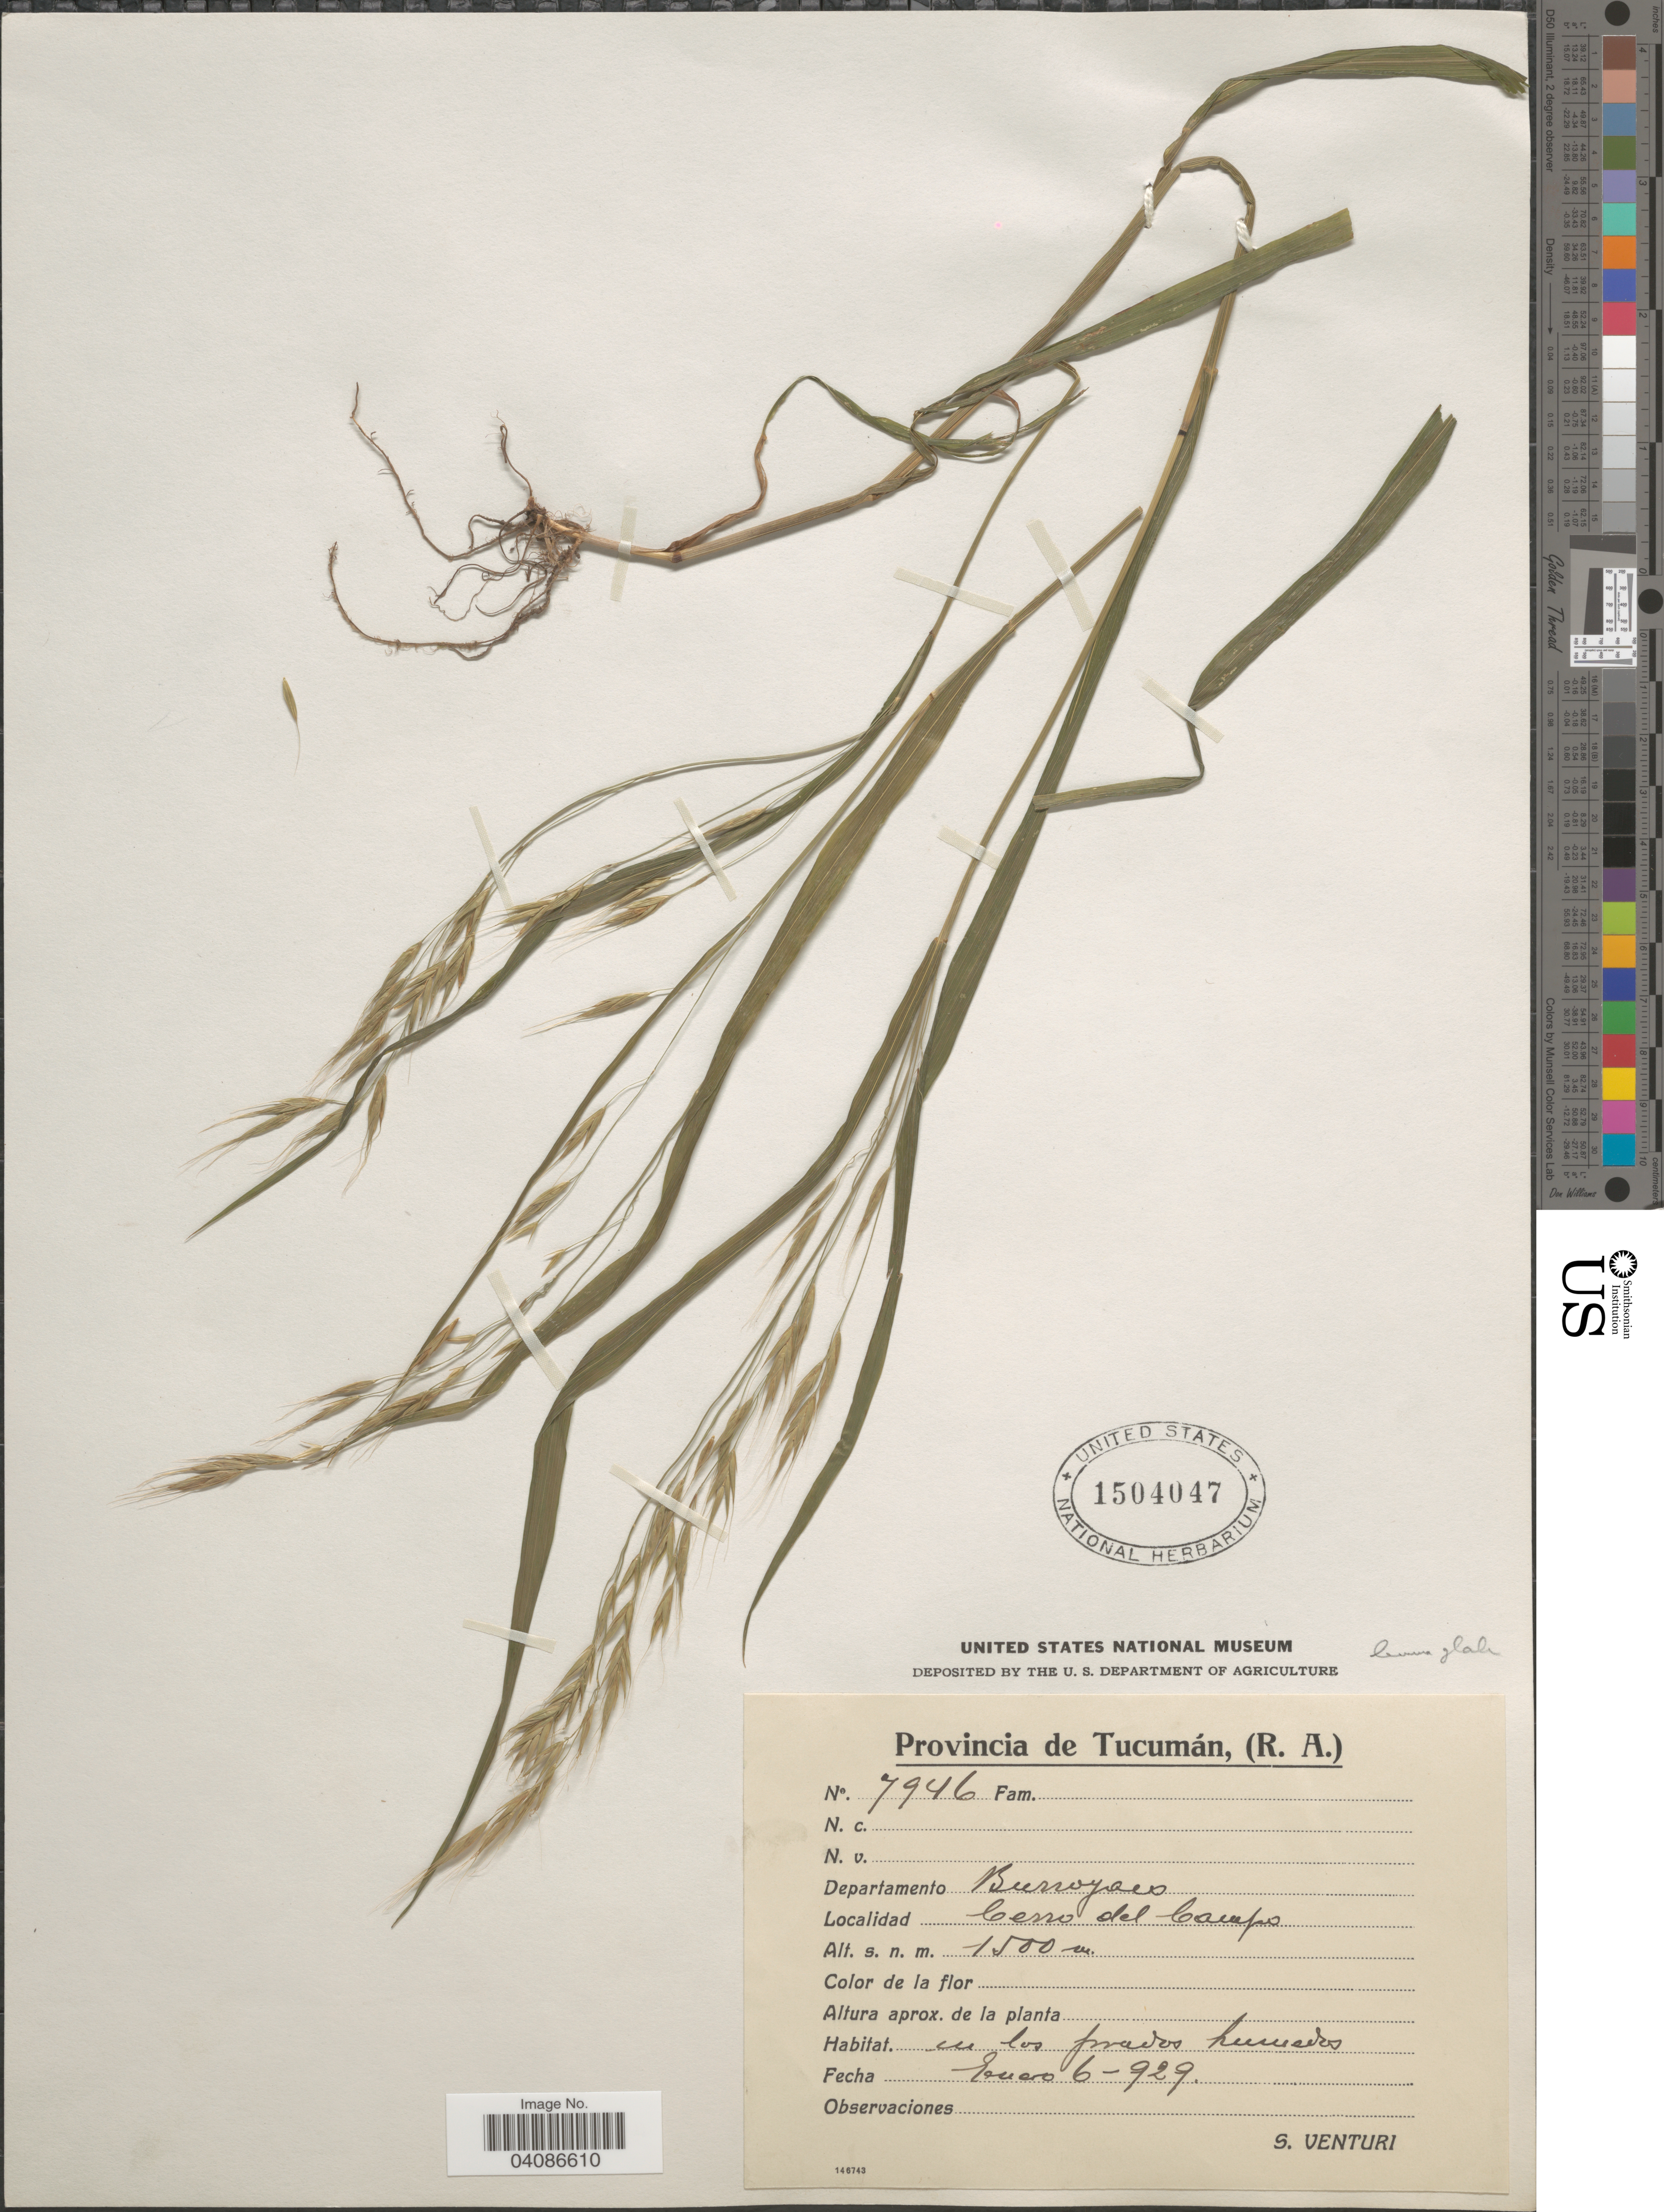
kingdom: Plantae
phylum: Tracheophyta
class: Liliopsida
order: Poales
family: Poaceae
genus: Bromus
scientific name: Bromus brachyanthera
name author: Döll in Mart.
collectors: S. Venturi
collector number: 7946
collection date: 1929-01-06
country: Argentina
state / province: Tucuman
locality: Departamento Burroyaco. Cerro del Campo. En los prados humedos.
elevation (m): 1500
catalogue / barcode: US 1504047